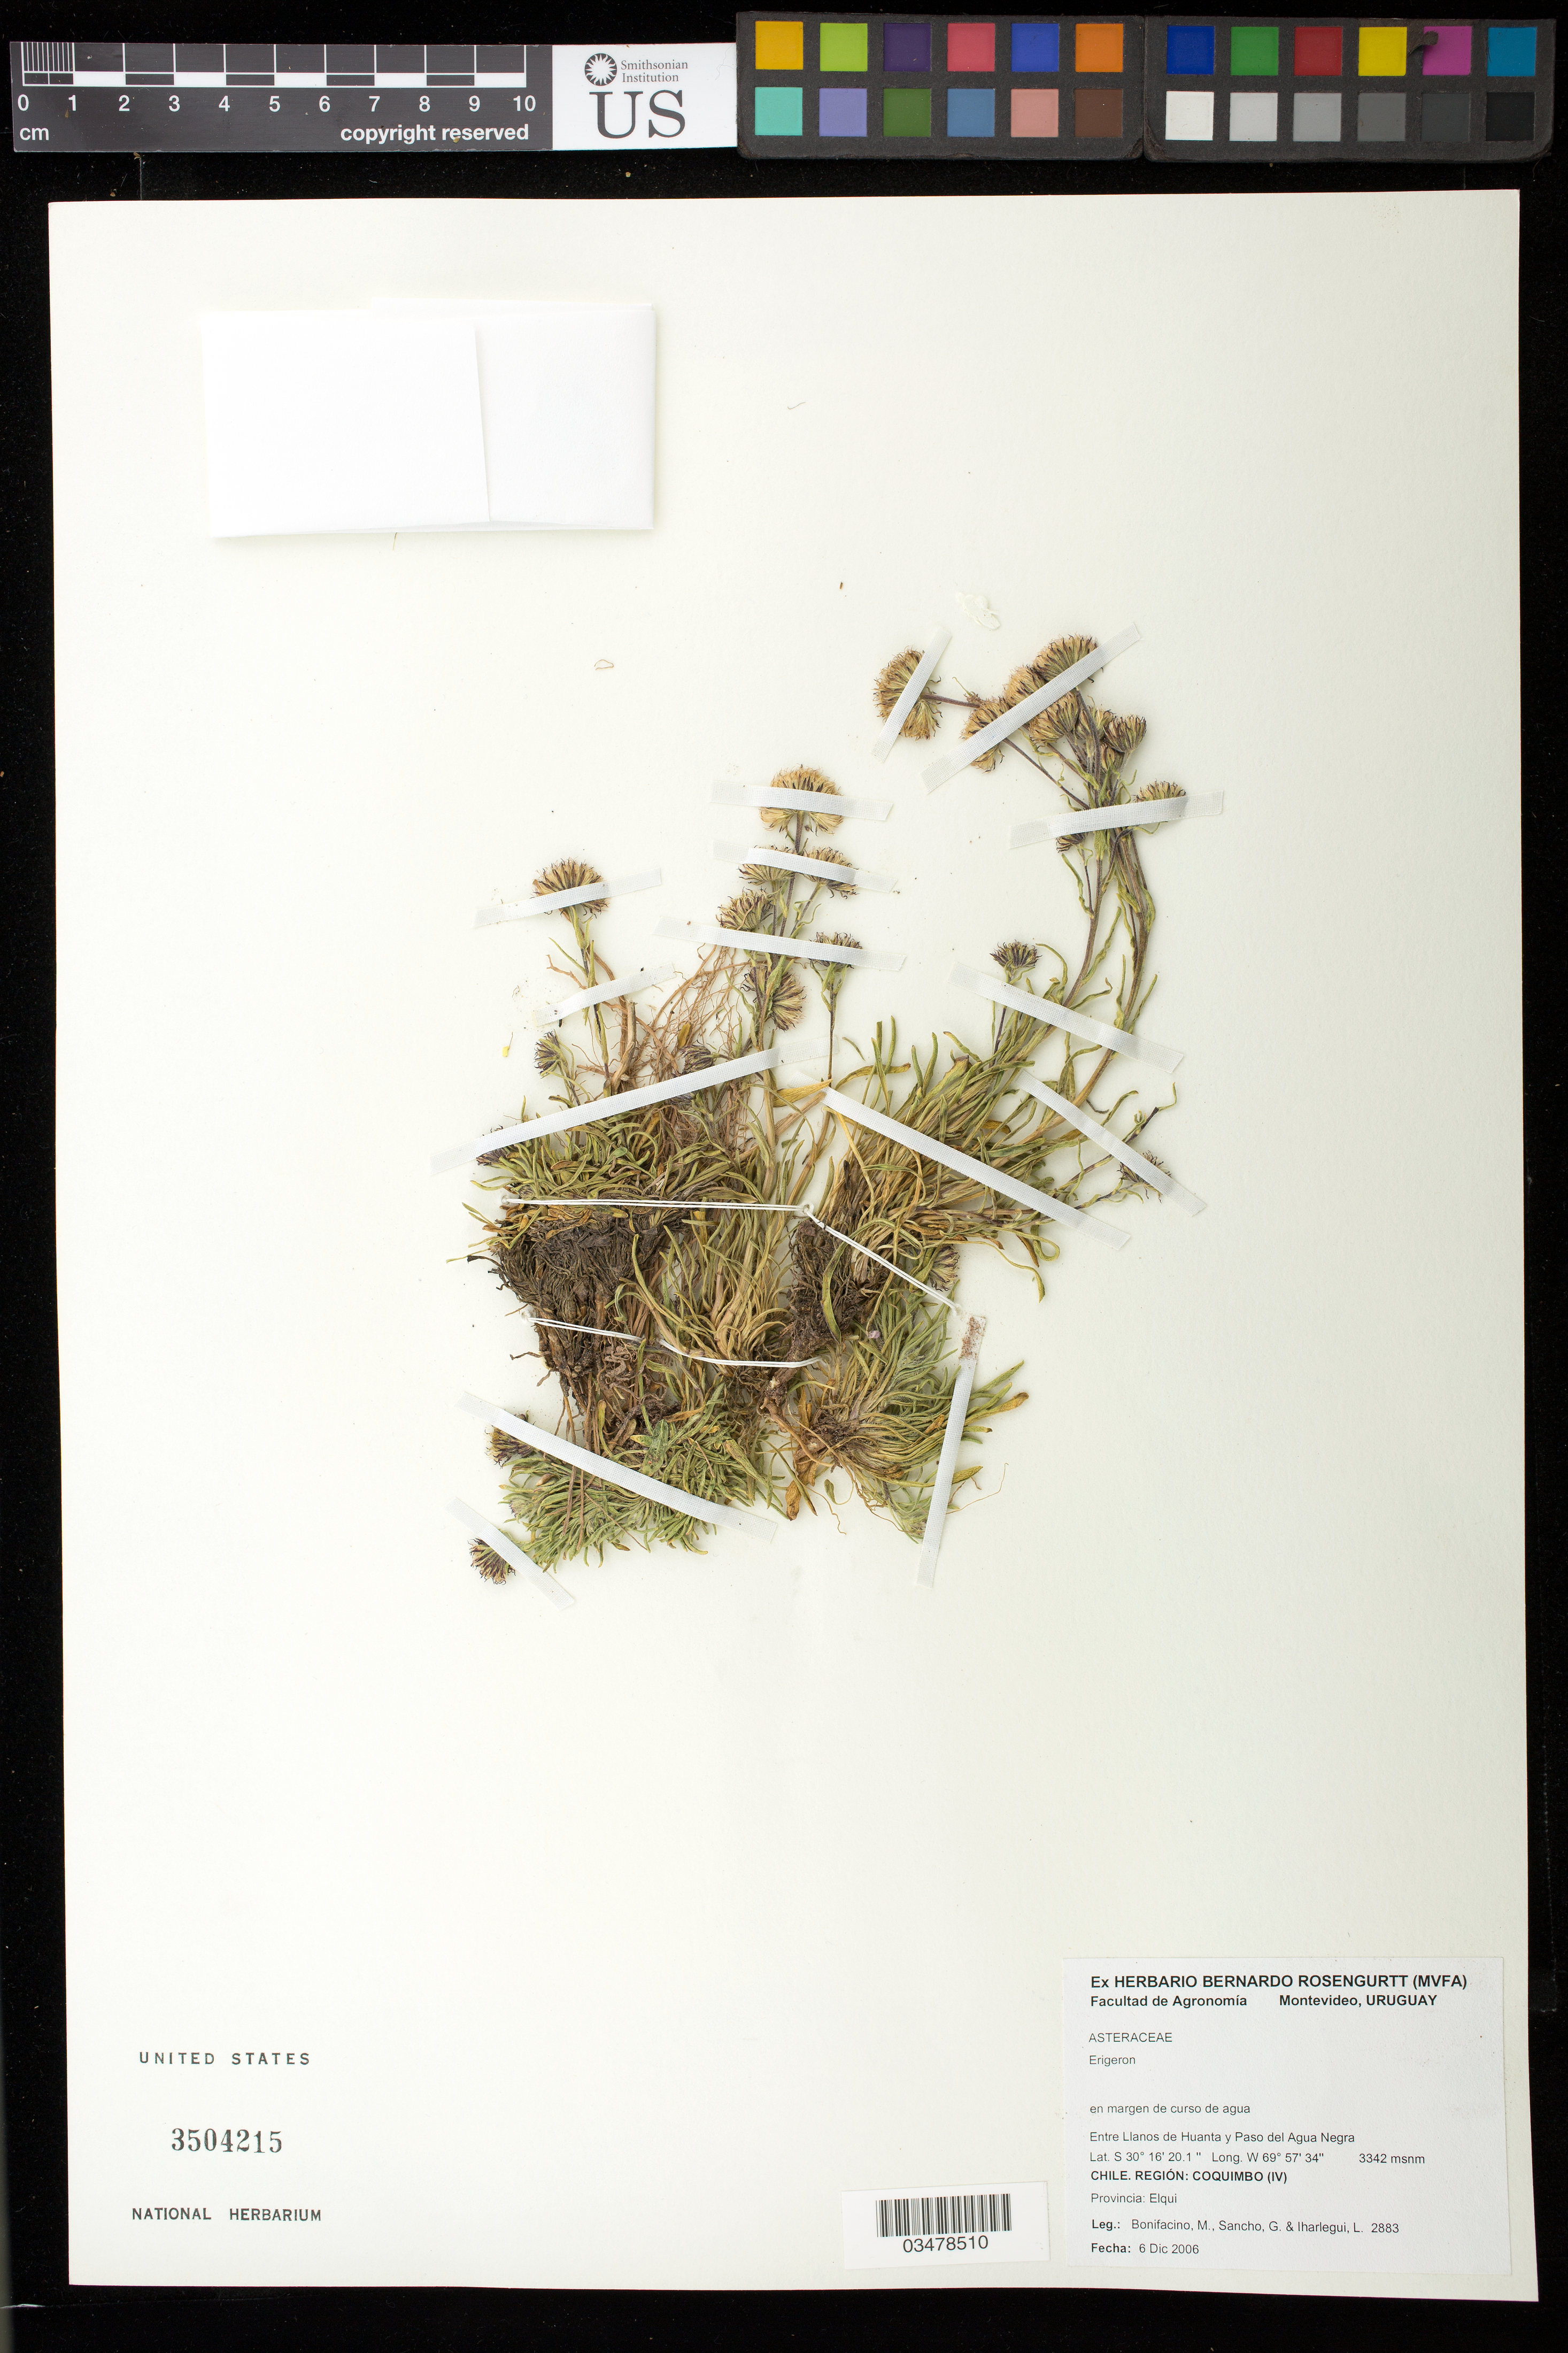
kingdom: Plantae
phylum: Tracheophyta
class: Magnoliopsida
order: Asterales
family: Asteraceae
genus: Erigeron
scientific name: Erigeron sp.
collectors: M. Bonifacino, G. Sancho & L. Iharlegui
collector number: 2883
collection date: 2006-12-06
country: Chile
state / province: Coquimbo (IV)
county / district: Elqui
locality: Entre Llanos de Huanta y Paso del Aqua Negra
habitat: En margen de curso de aqua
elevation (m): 3342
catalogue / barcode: US 3504215